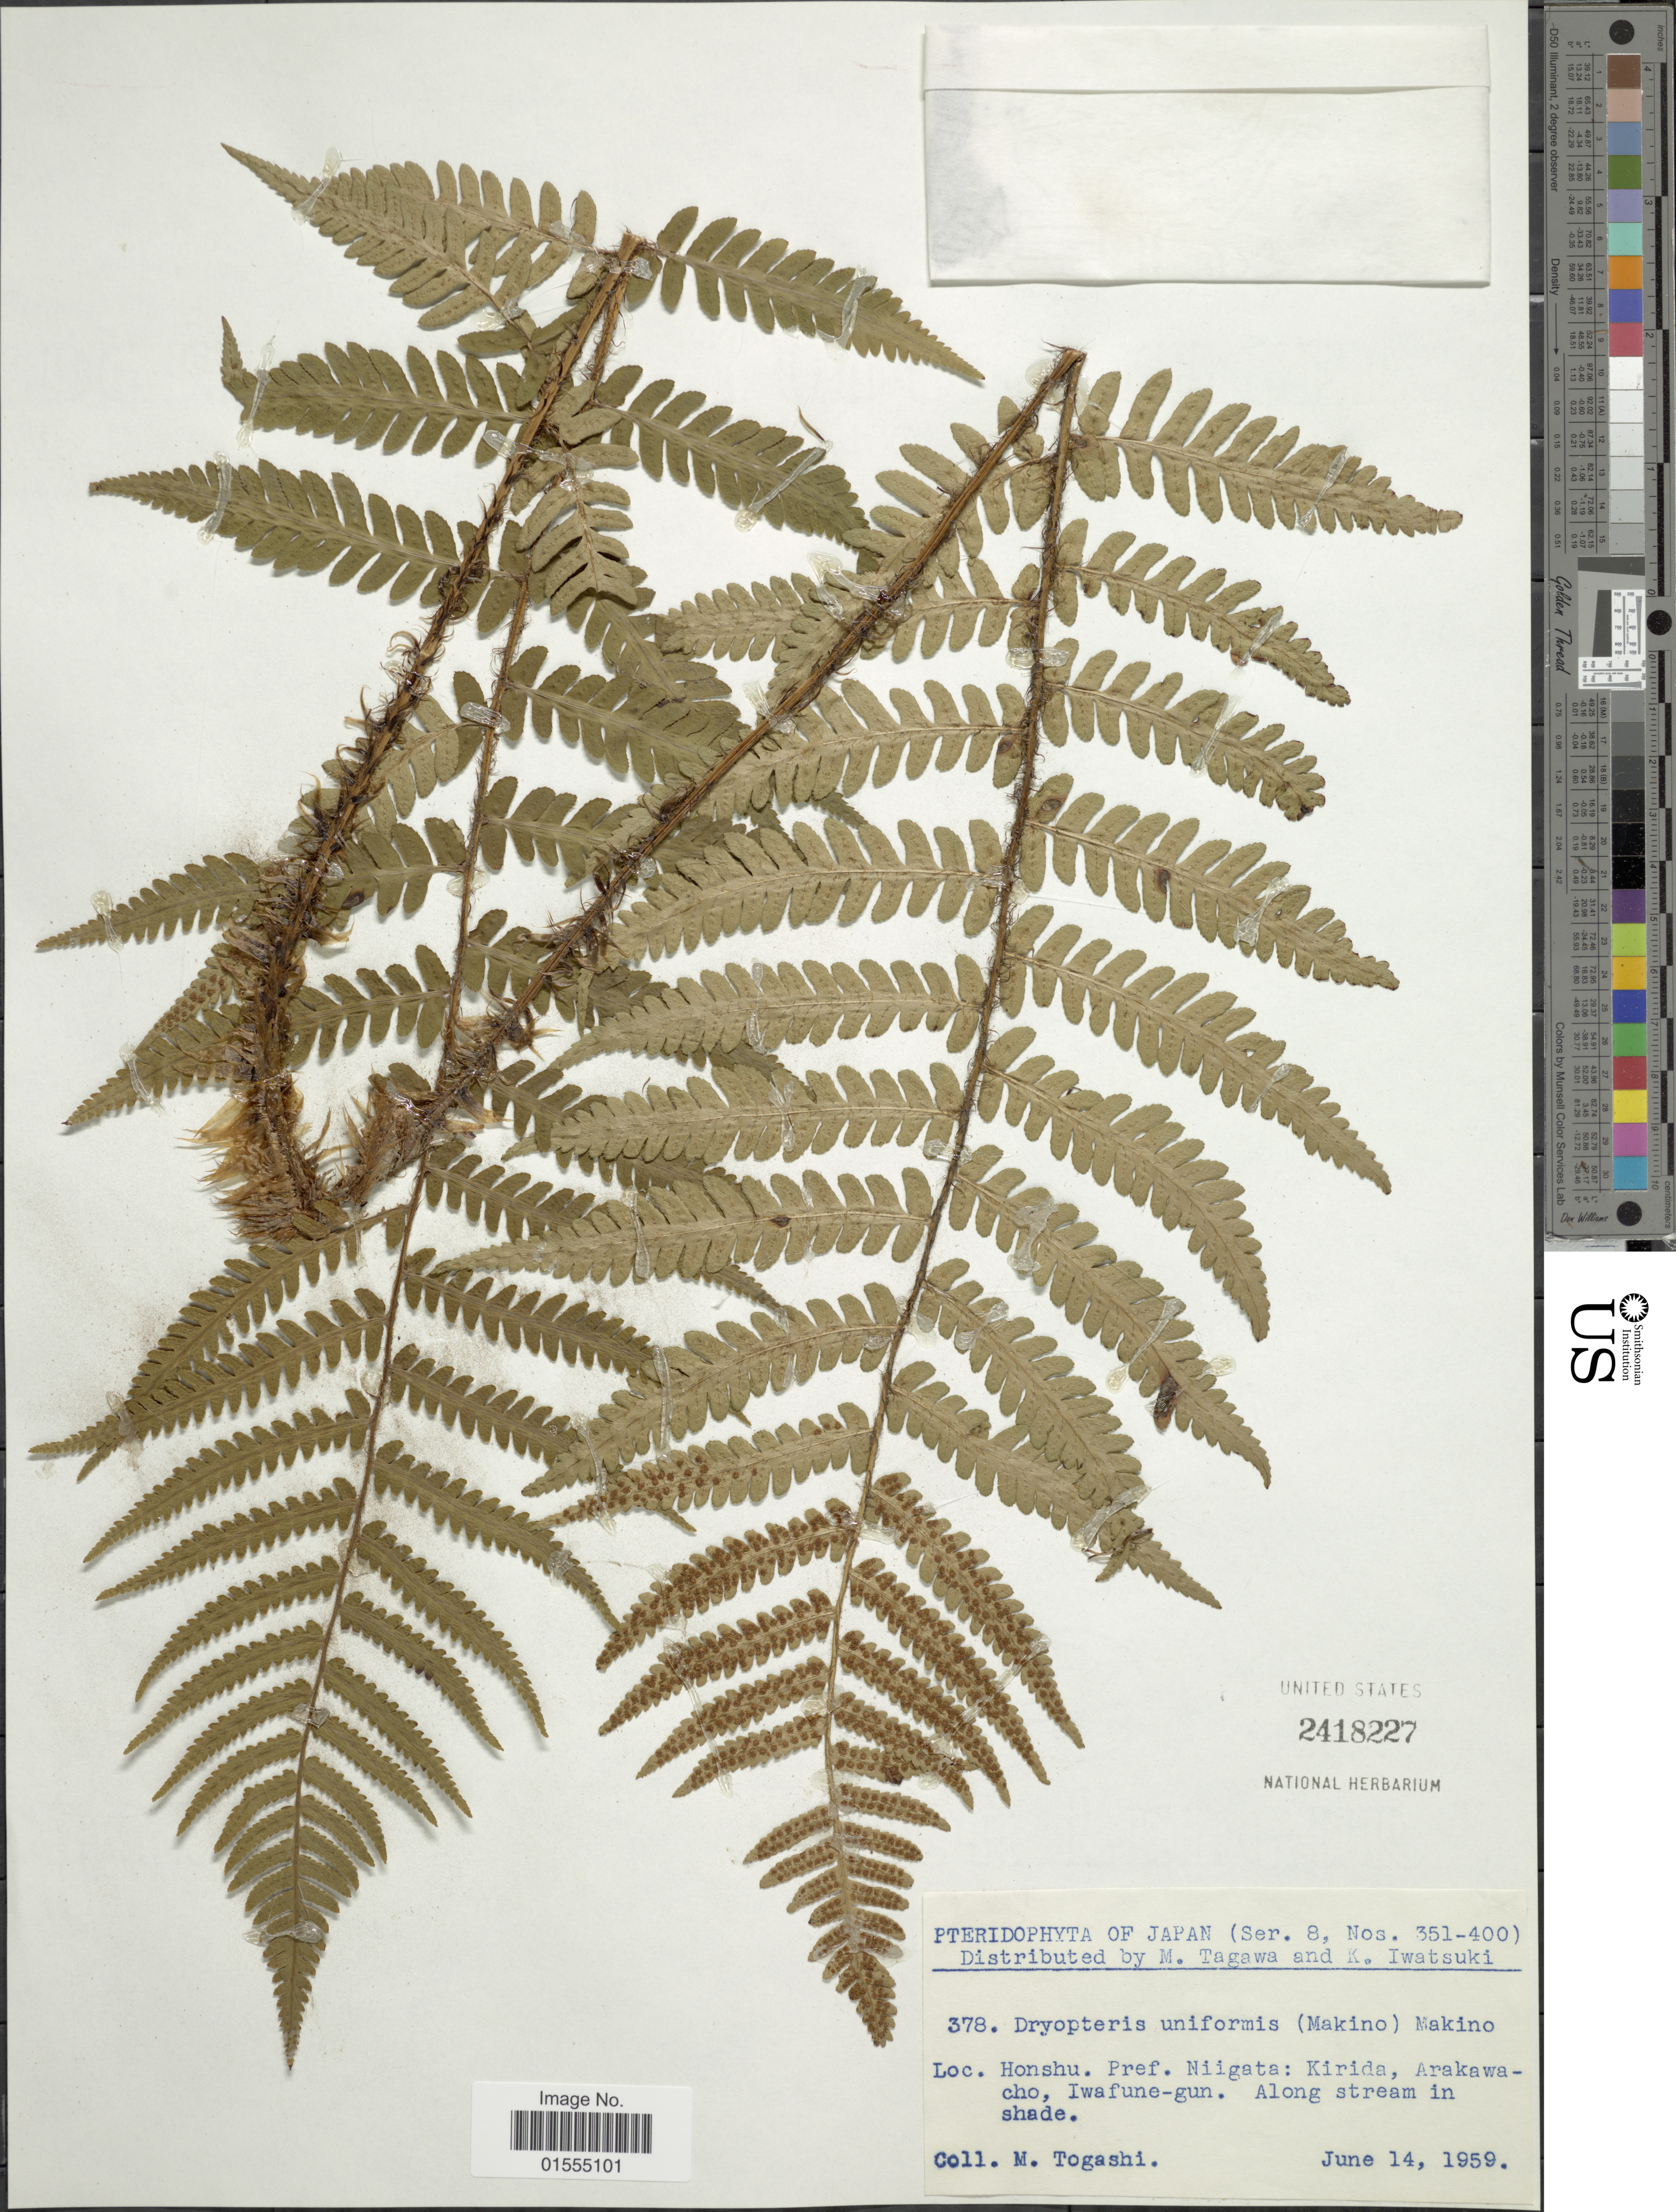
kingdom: Plantae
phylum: Tracheophyta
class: Polypodiopsida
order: Polypodiales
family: Dryopteridaceae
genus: Dryopteris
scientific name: Dryopteris uniformis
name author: (Makino) Makino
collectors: M. Togashi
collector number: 378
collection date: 1959-06-14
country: Japan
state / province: Niigata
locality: Honshu Pref Niigata: Kirida, Arakawa-cho, Iwafune-gun. Along stream in shade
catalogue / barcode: US 2418227